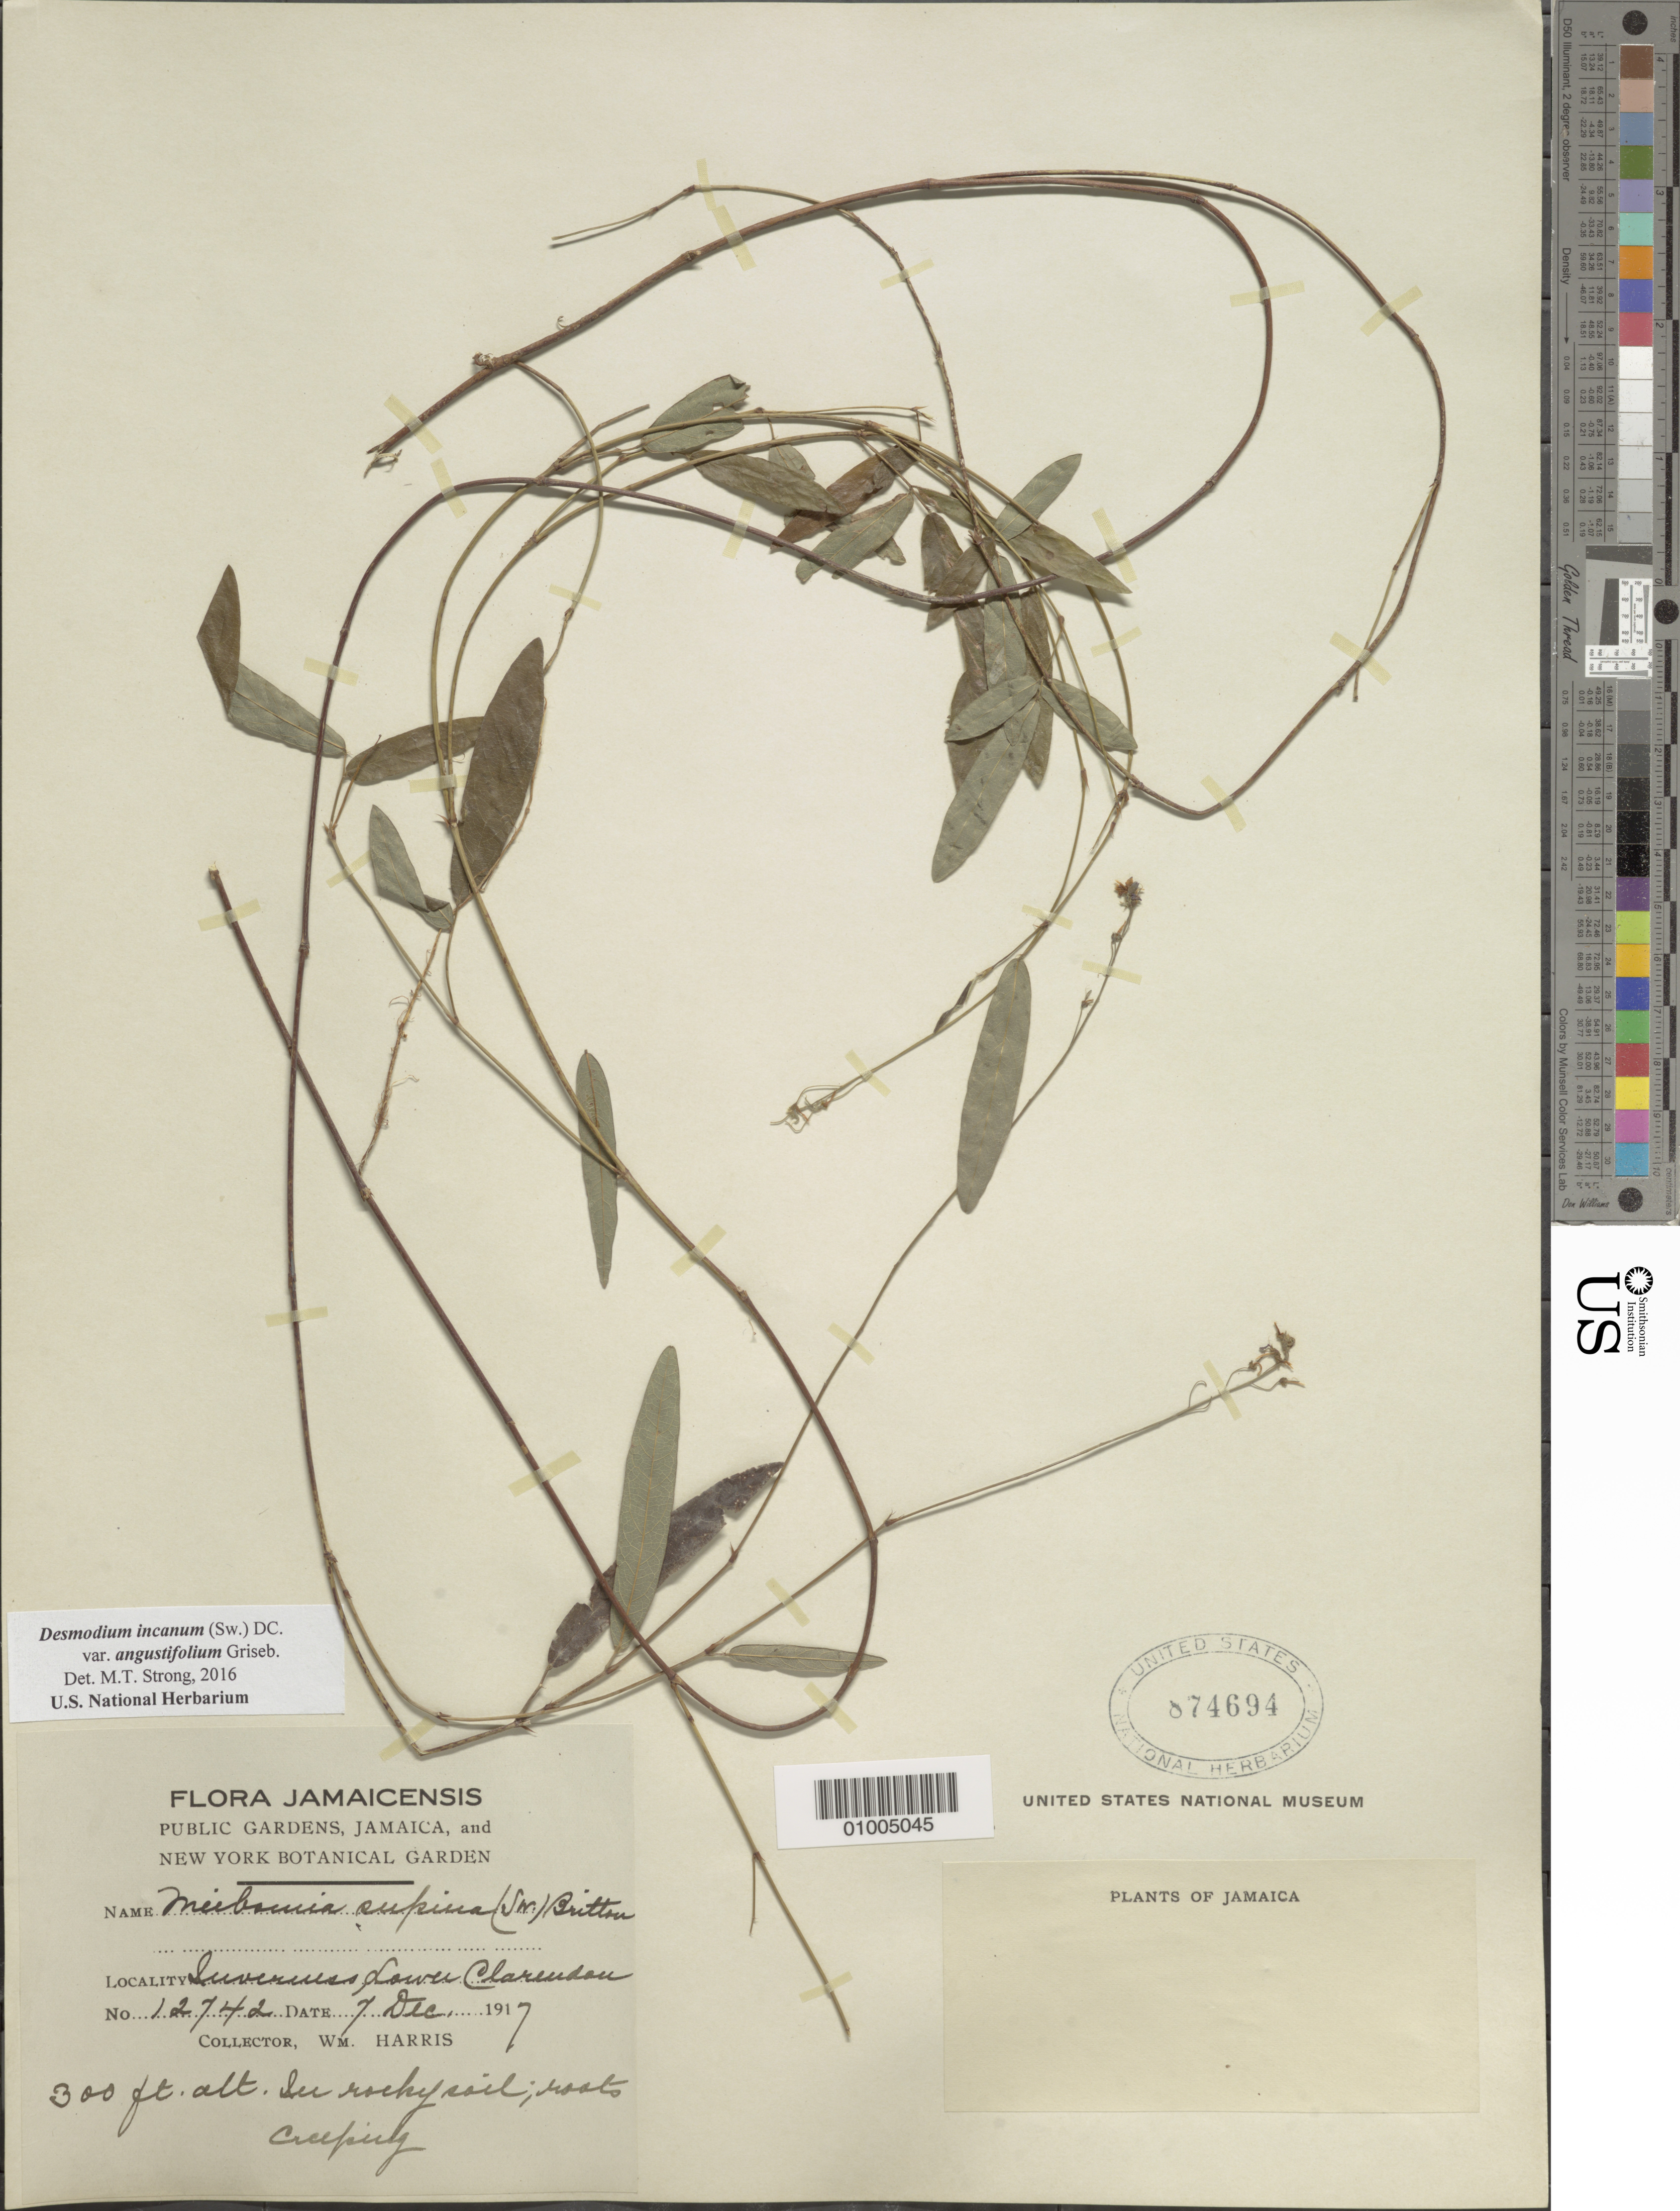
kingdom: Plantae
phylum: Tracheophyta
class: Magnoliopsida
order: Fabales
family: Fabaceae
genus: Desmodium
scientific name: Desmodium incanum var. angustifolium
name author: (Kunth) Griseb.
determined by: Strong, Mark T., (BOT), Smithsonian Institution - National Museum of Natural History (UNITED STATES)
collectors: W. H. Harris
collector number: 12742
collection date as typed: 07 Dec 1917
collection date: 1917-12-07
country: Jamaica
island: Jamaica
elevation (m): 91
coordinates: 0 N, 0 E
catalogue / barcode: US 874694